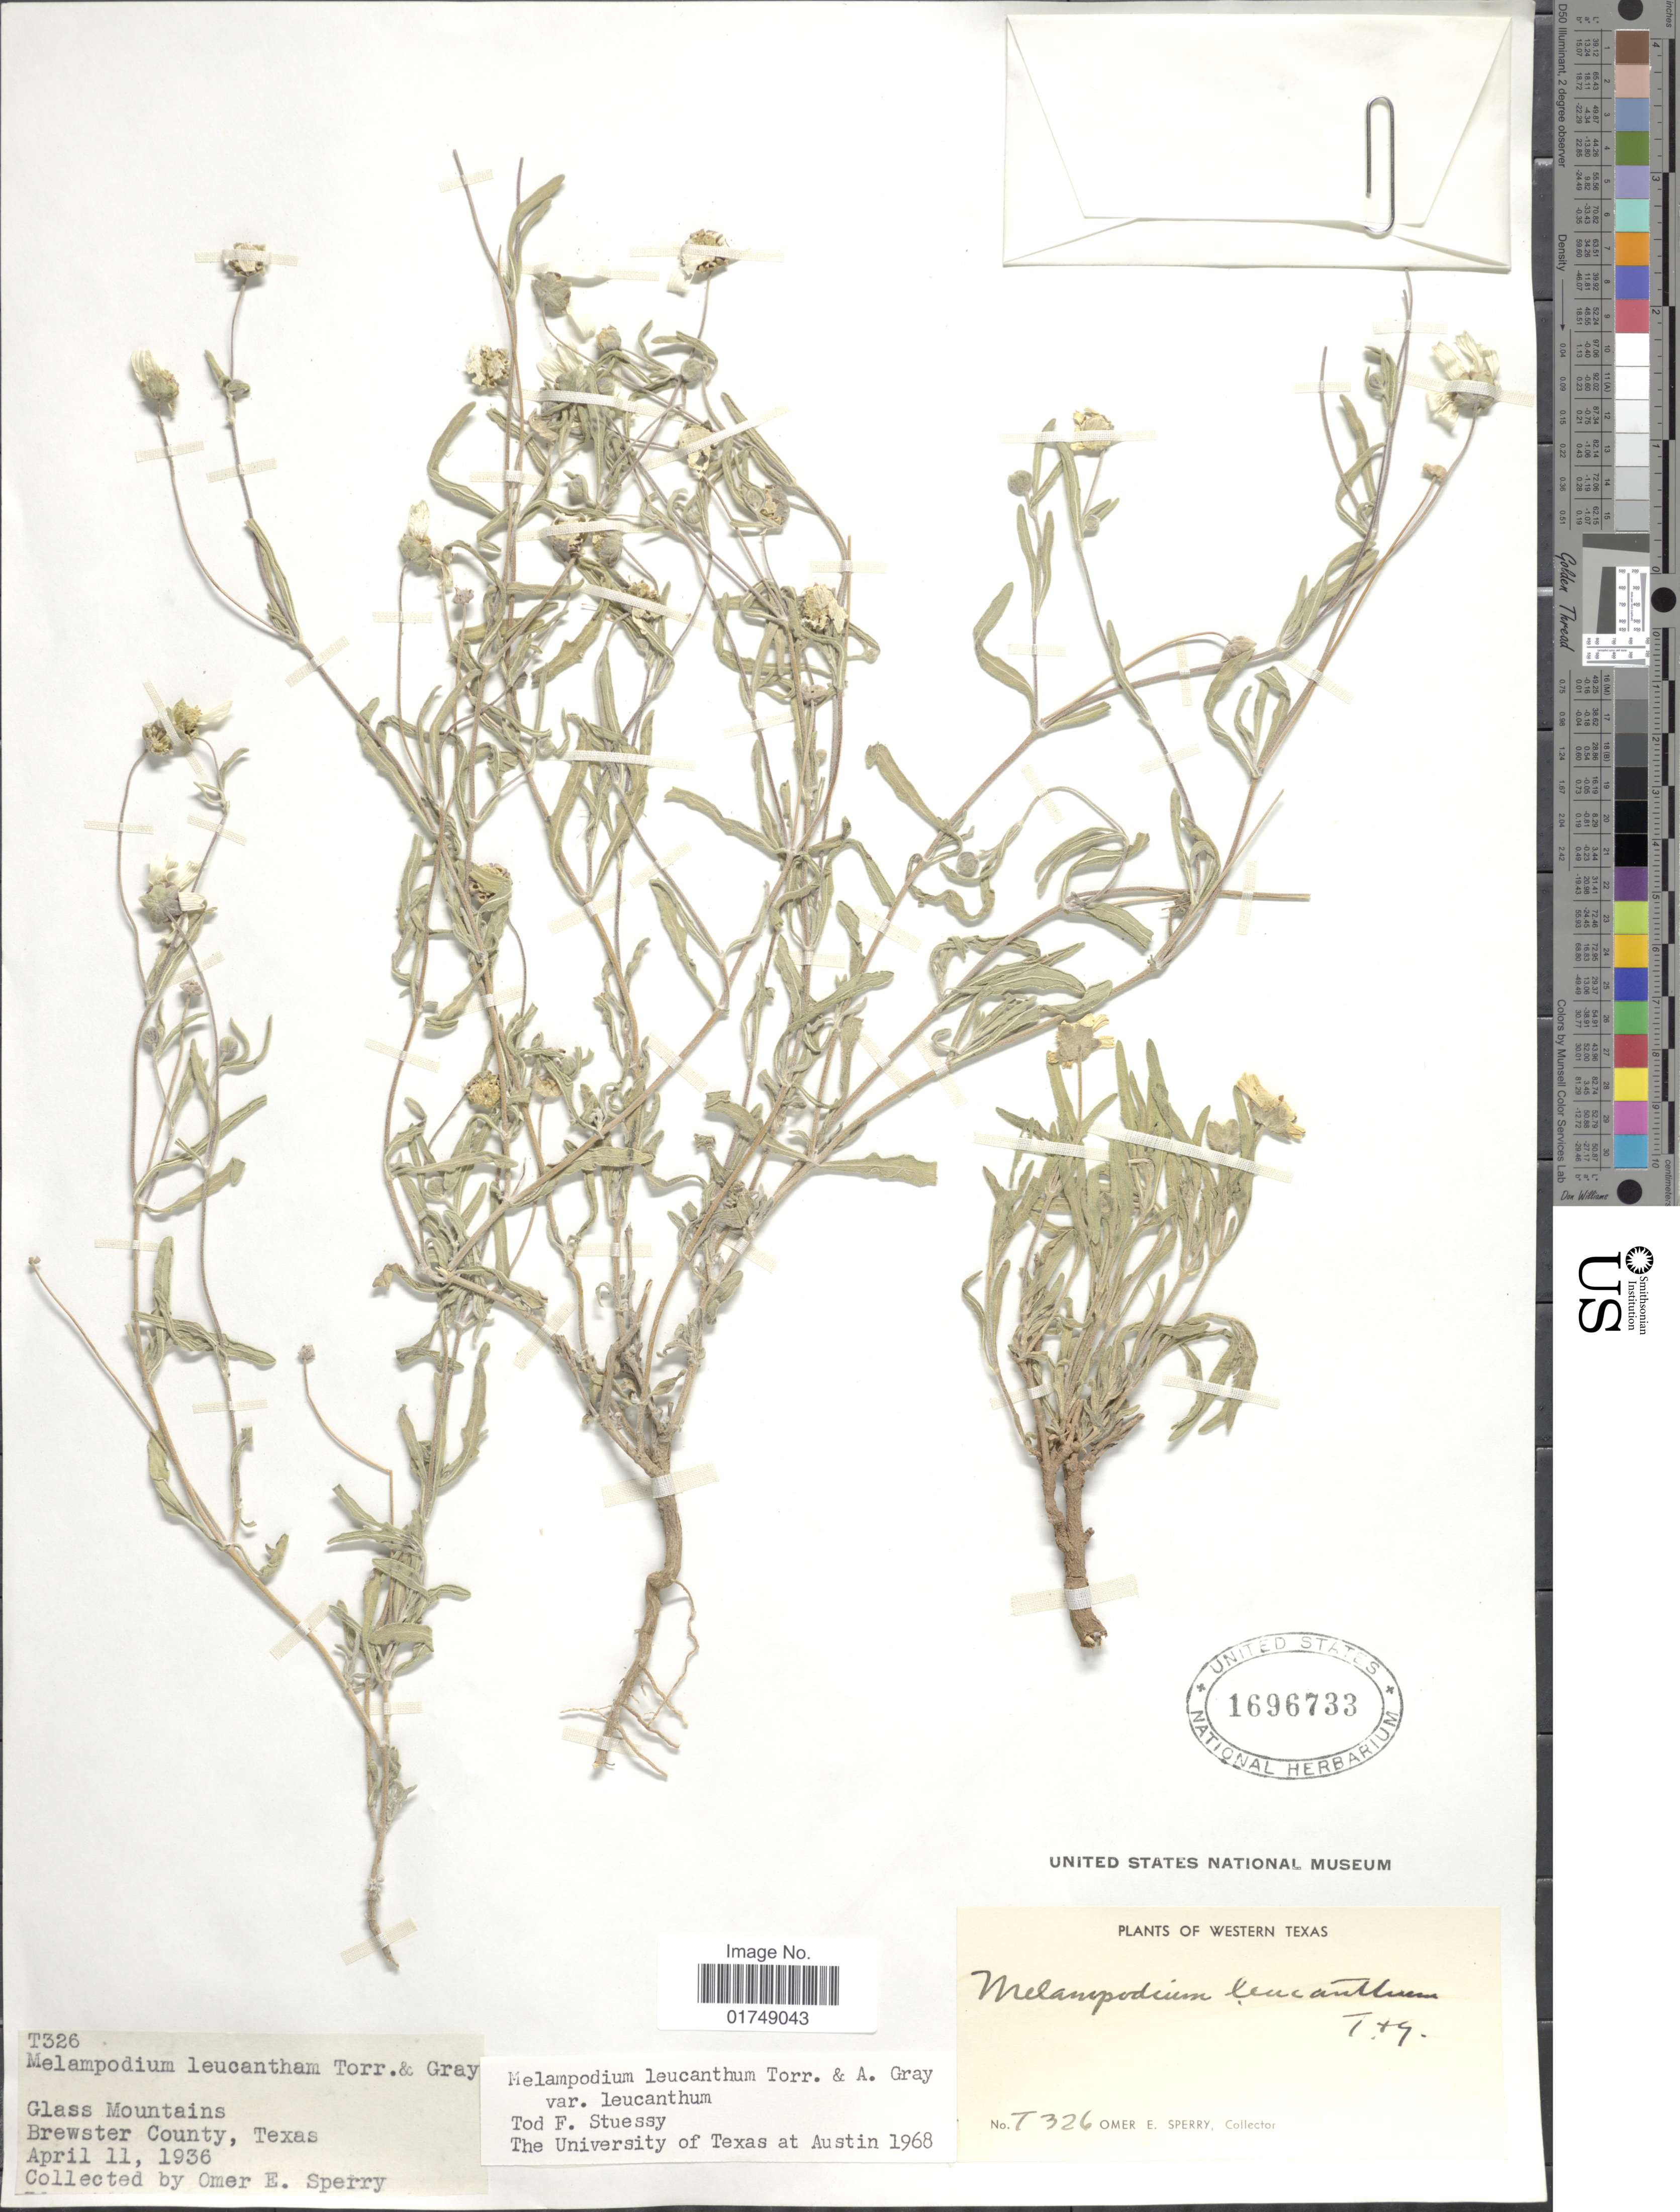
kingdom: Plantae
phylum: Tracheophyta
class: Magnoliopsida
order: Asterales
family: Asteraceae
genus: Melampodium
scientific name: Melampodium leucanthum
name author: Torr. & A. Gray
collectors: O. E. Sperry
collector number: T326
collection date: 1936-04-11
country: United States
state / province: Texas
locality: Western Texas, Glass Mountains. Brewster County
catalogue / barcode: US 1696733